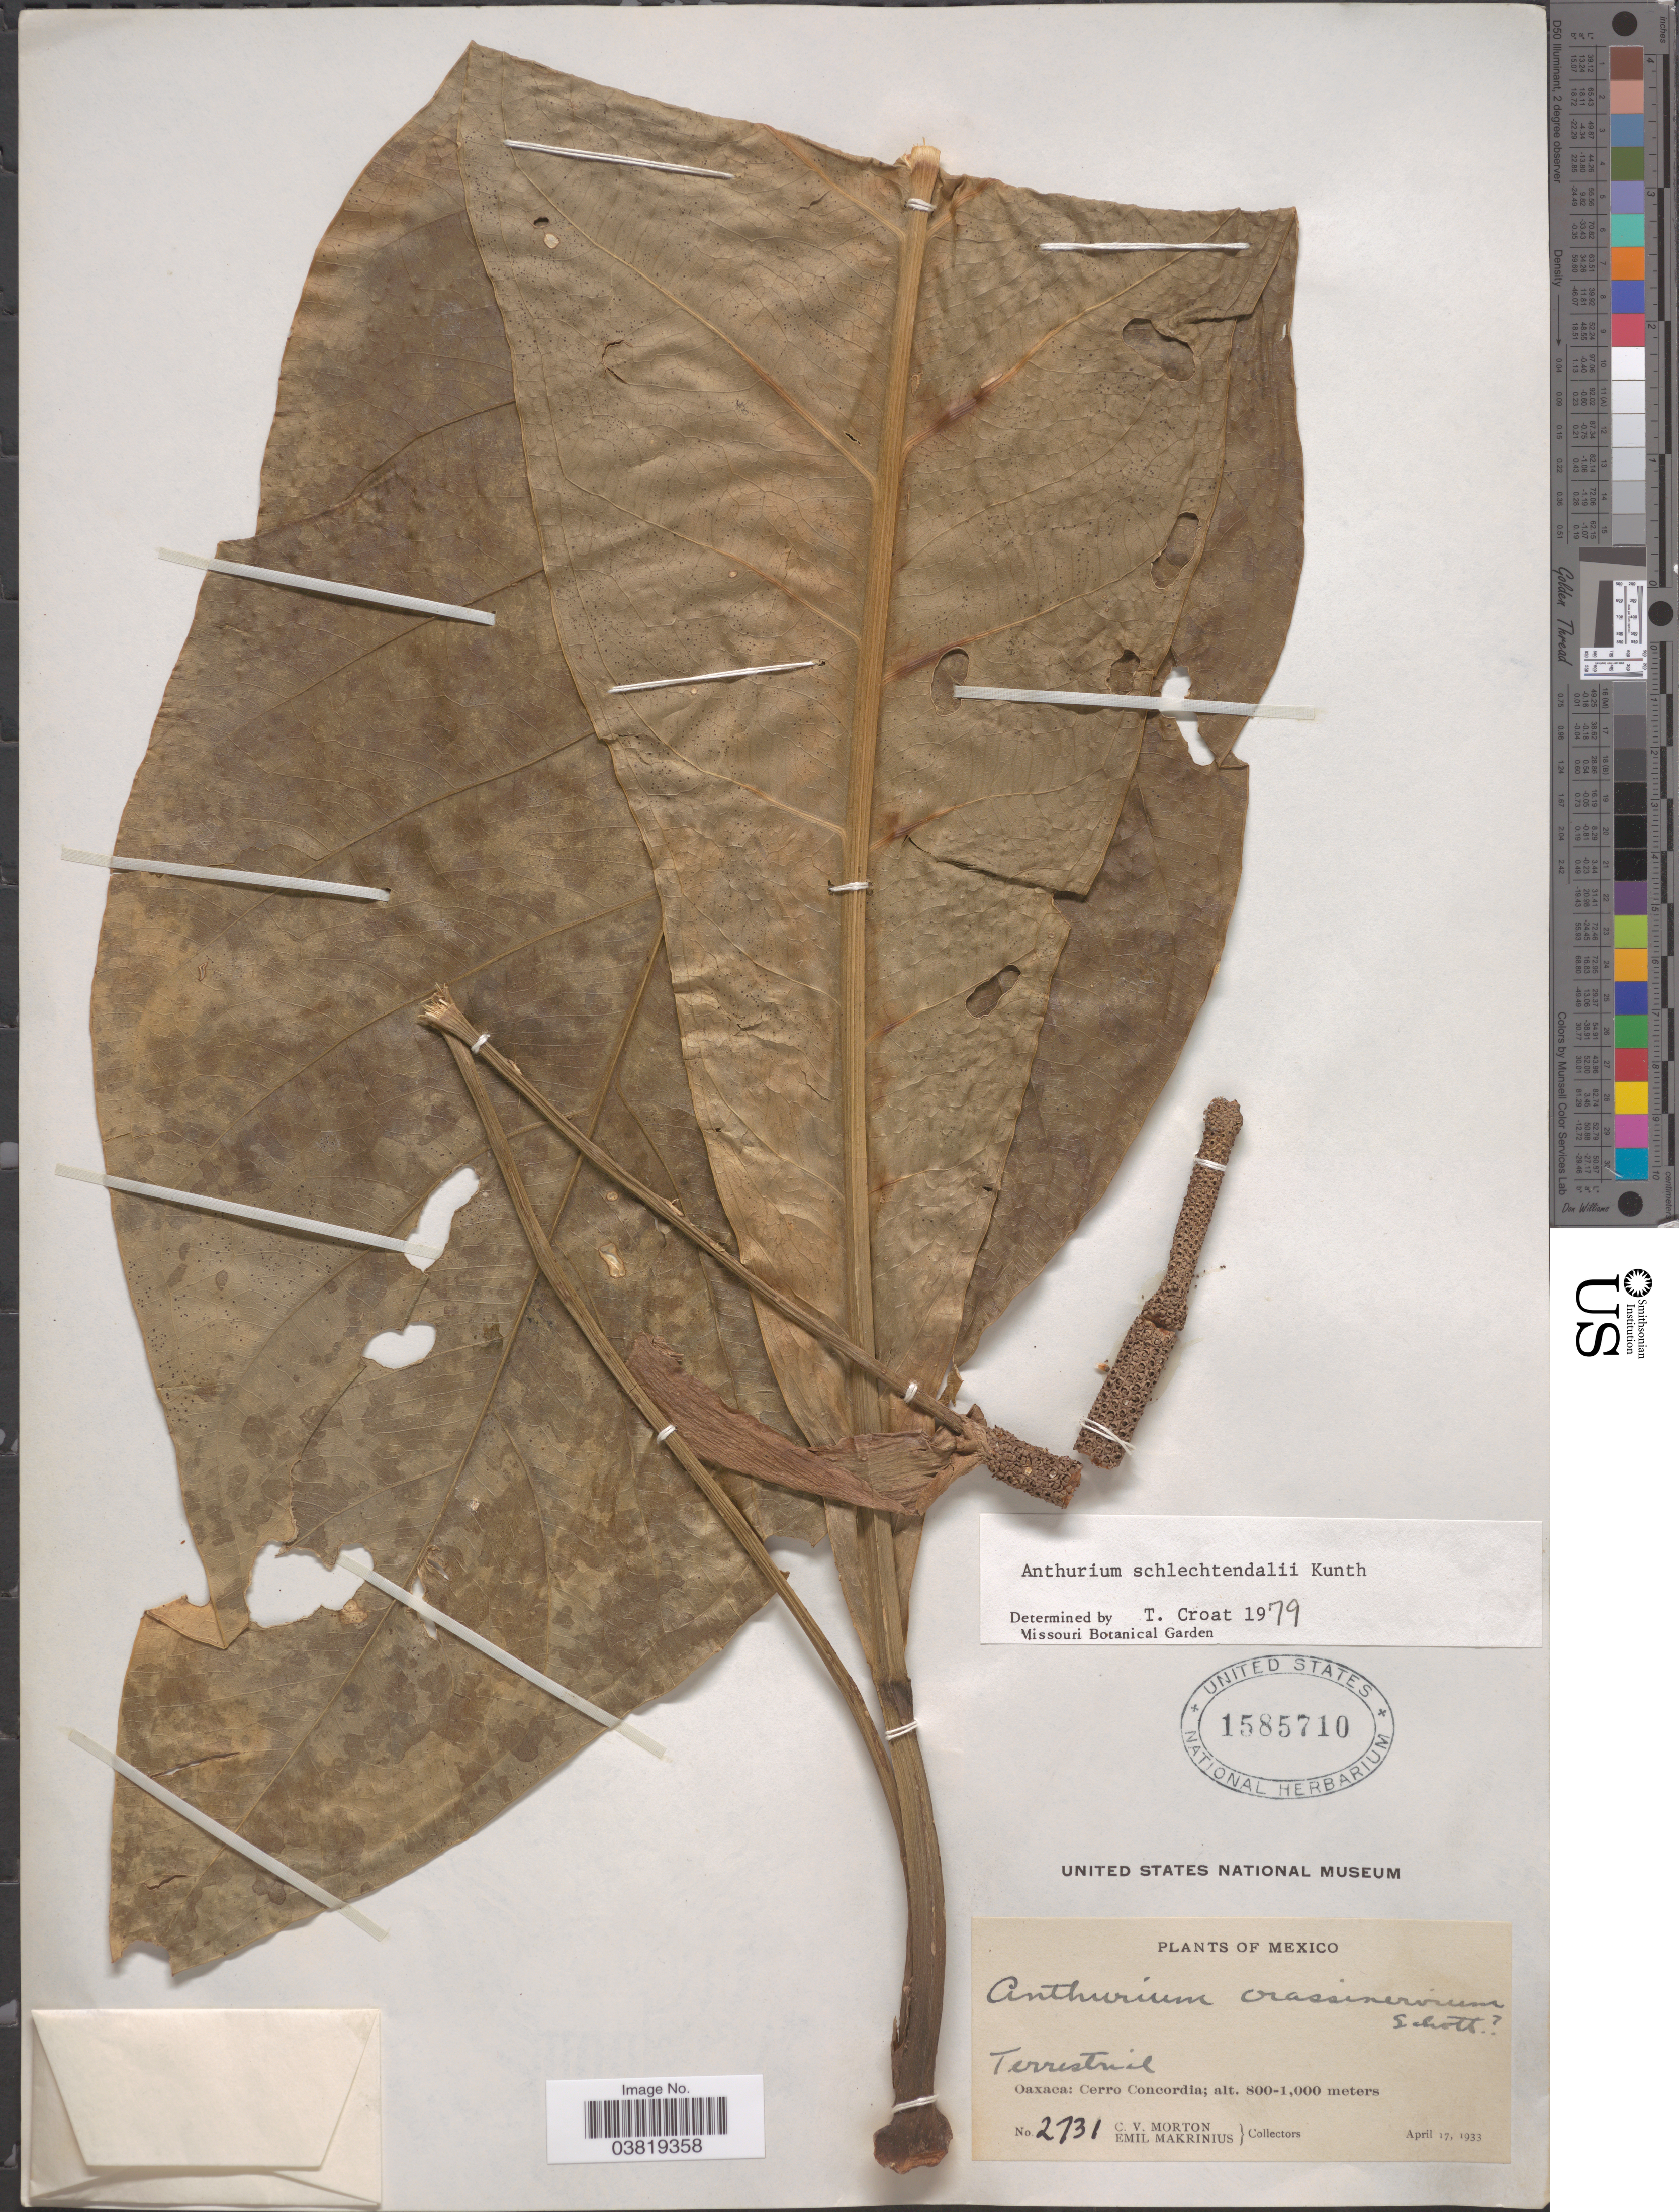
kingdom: Plantae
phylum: Tracheophyta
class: Liliopsida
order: Alismatales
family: Araceae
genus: Anthurium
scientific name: Anthurium schlechtendalii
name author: Kunth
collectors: C. V. Morton & E. Makrinius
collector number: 2731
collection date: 1933-04-17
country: Mexico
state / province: Oaxaca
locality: Cerro Concordia.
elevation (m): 800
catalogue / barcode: US 1585710